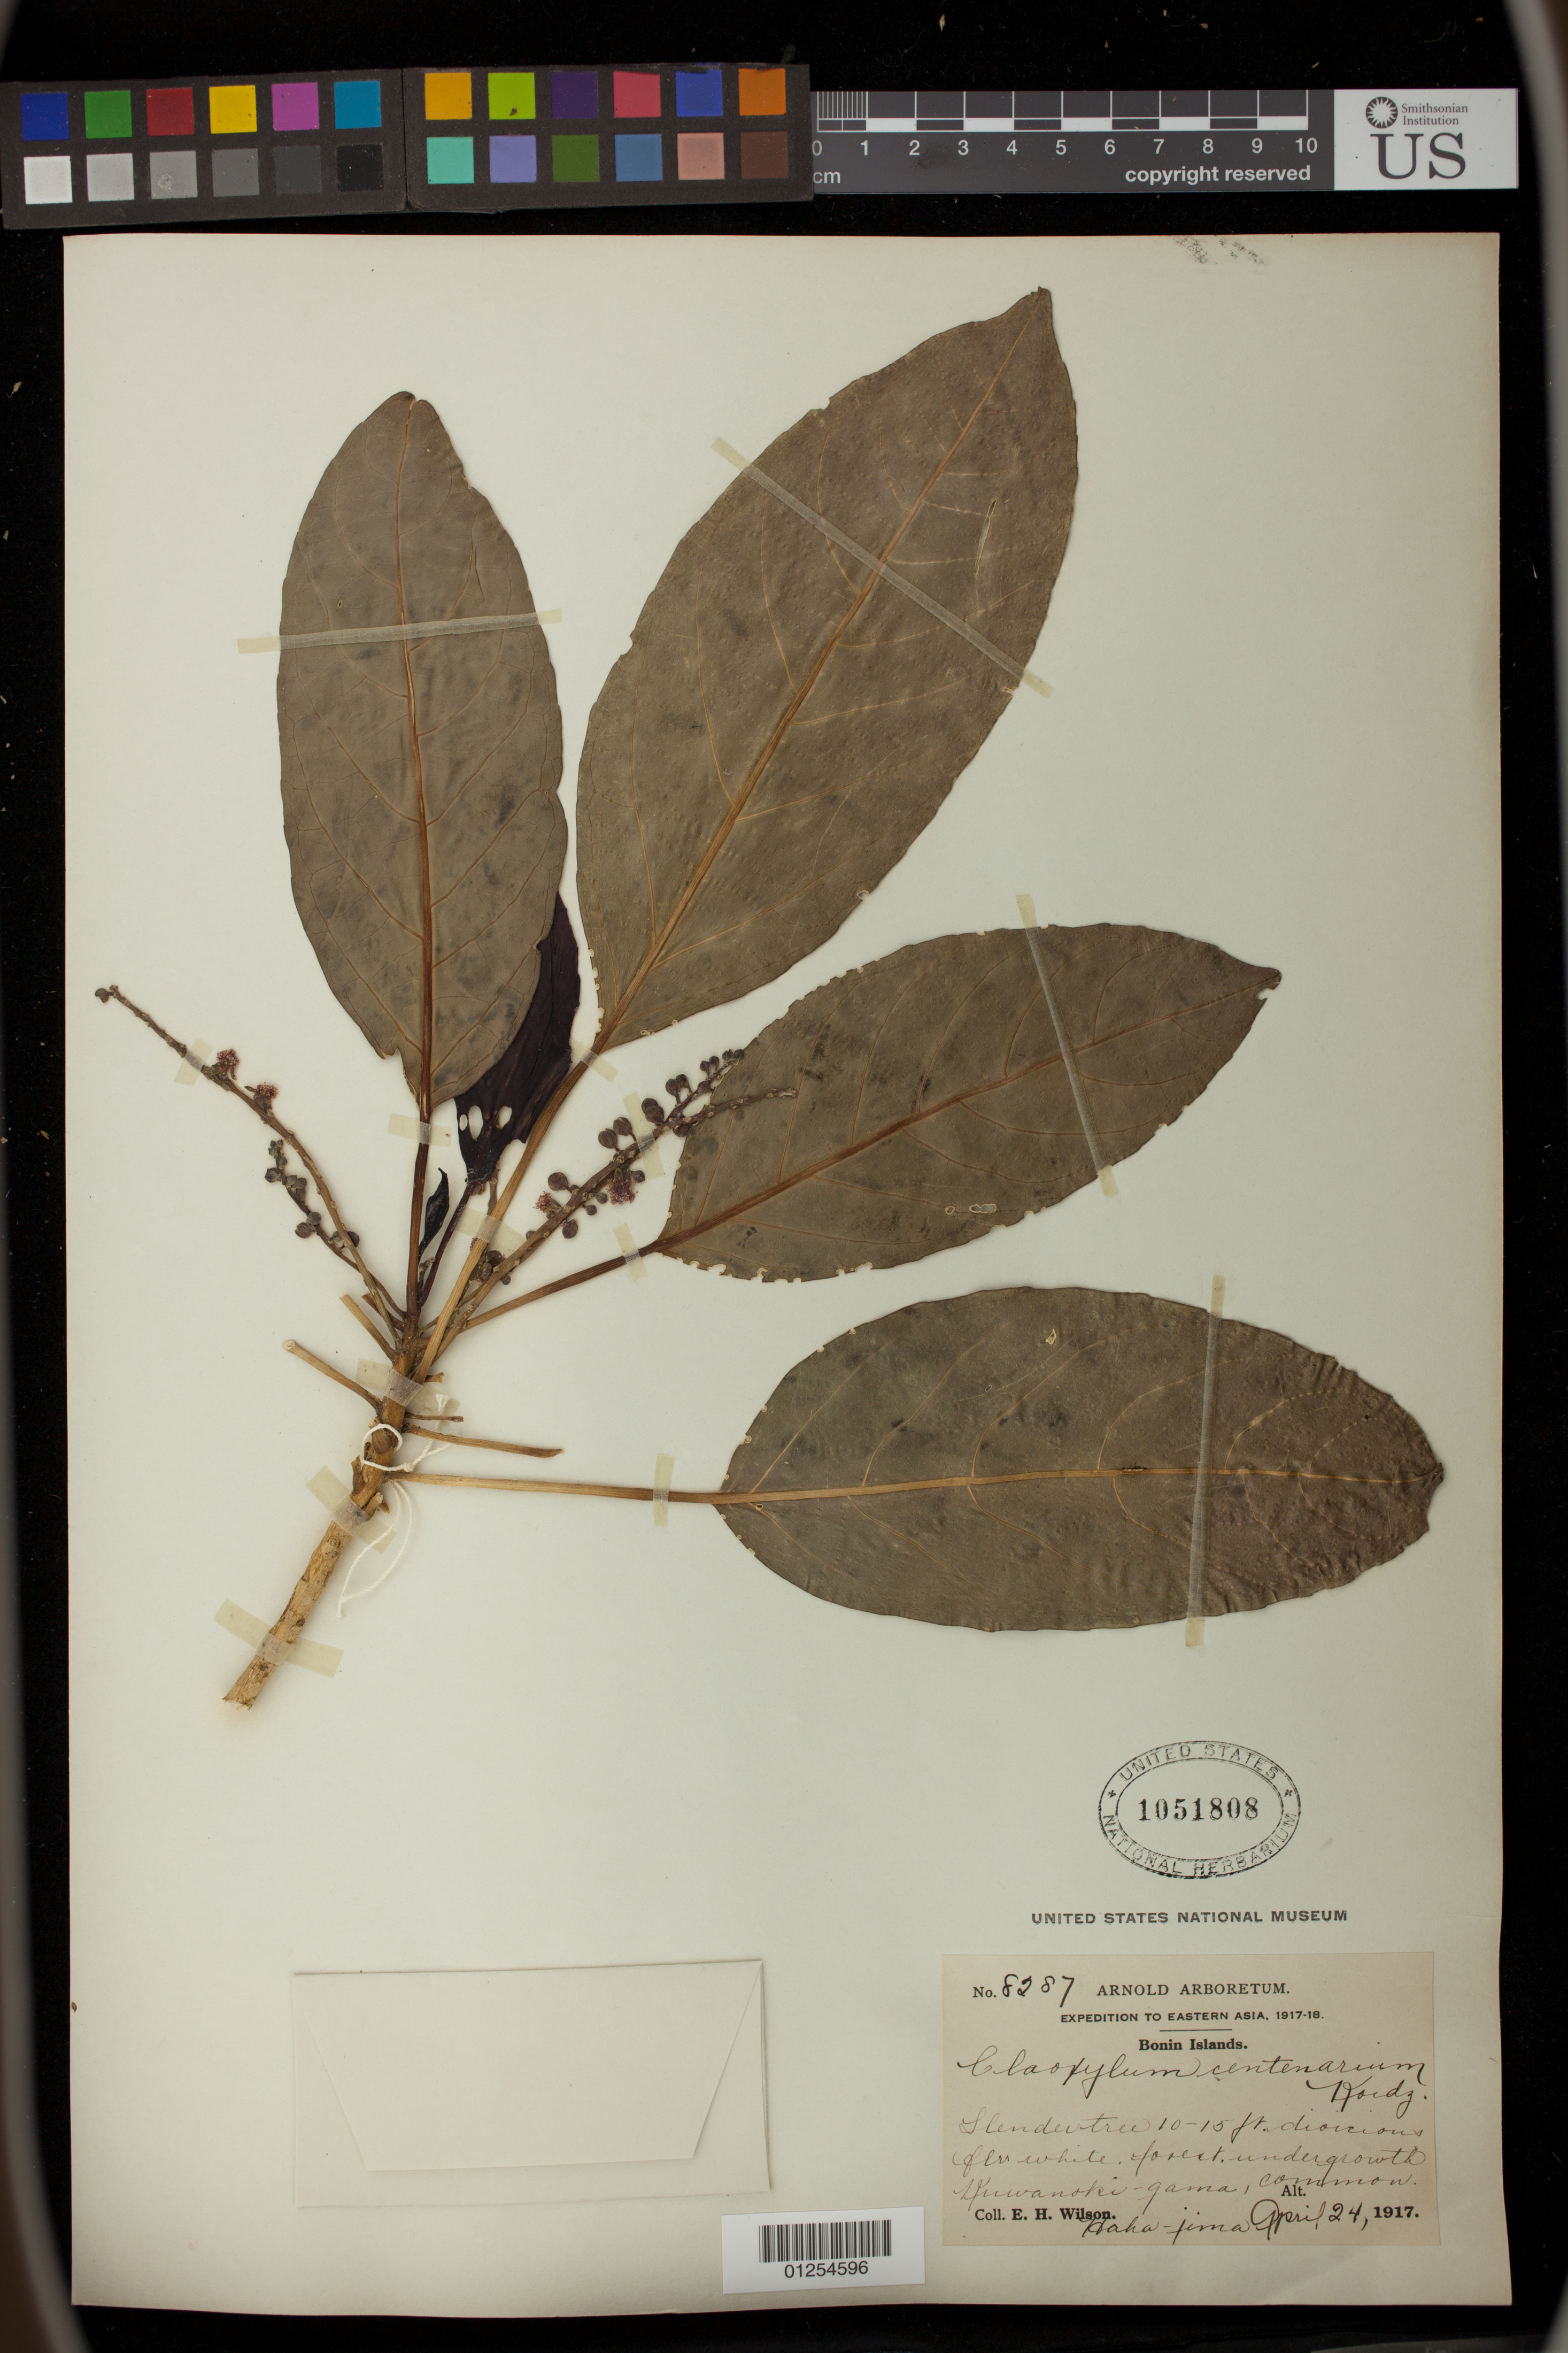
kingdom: Plantae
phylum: Tracheophyta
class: Magnoliopsida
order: Malpighiales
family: Euphorbiaceae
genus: Claoxylon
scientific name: Claoxylon centenarium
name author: Koidz.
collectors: E. H. Wilson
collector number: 8287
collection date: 1917-04-24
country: Japan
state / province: Tokyo, Federal City of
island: Bonin Islands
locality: Bonin Islands. Haha-jima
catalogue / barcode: US 1051808